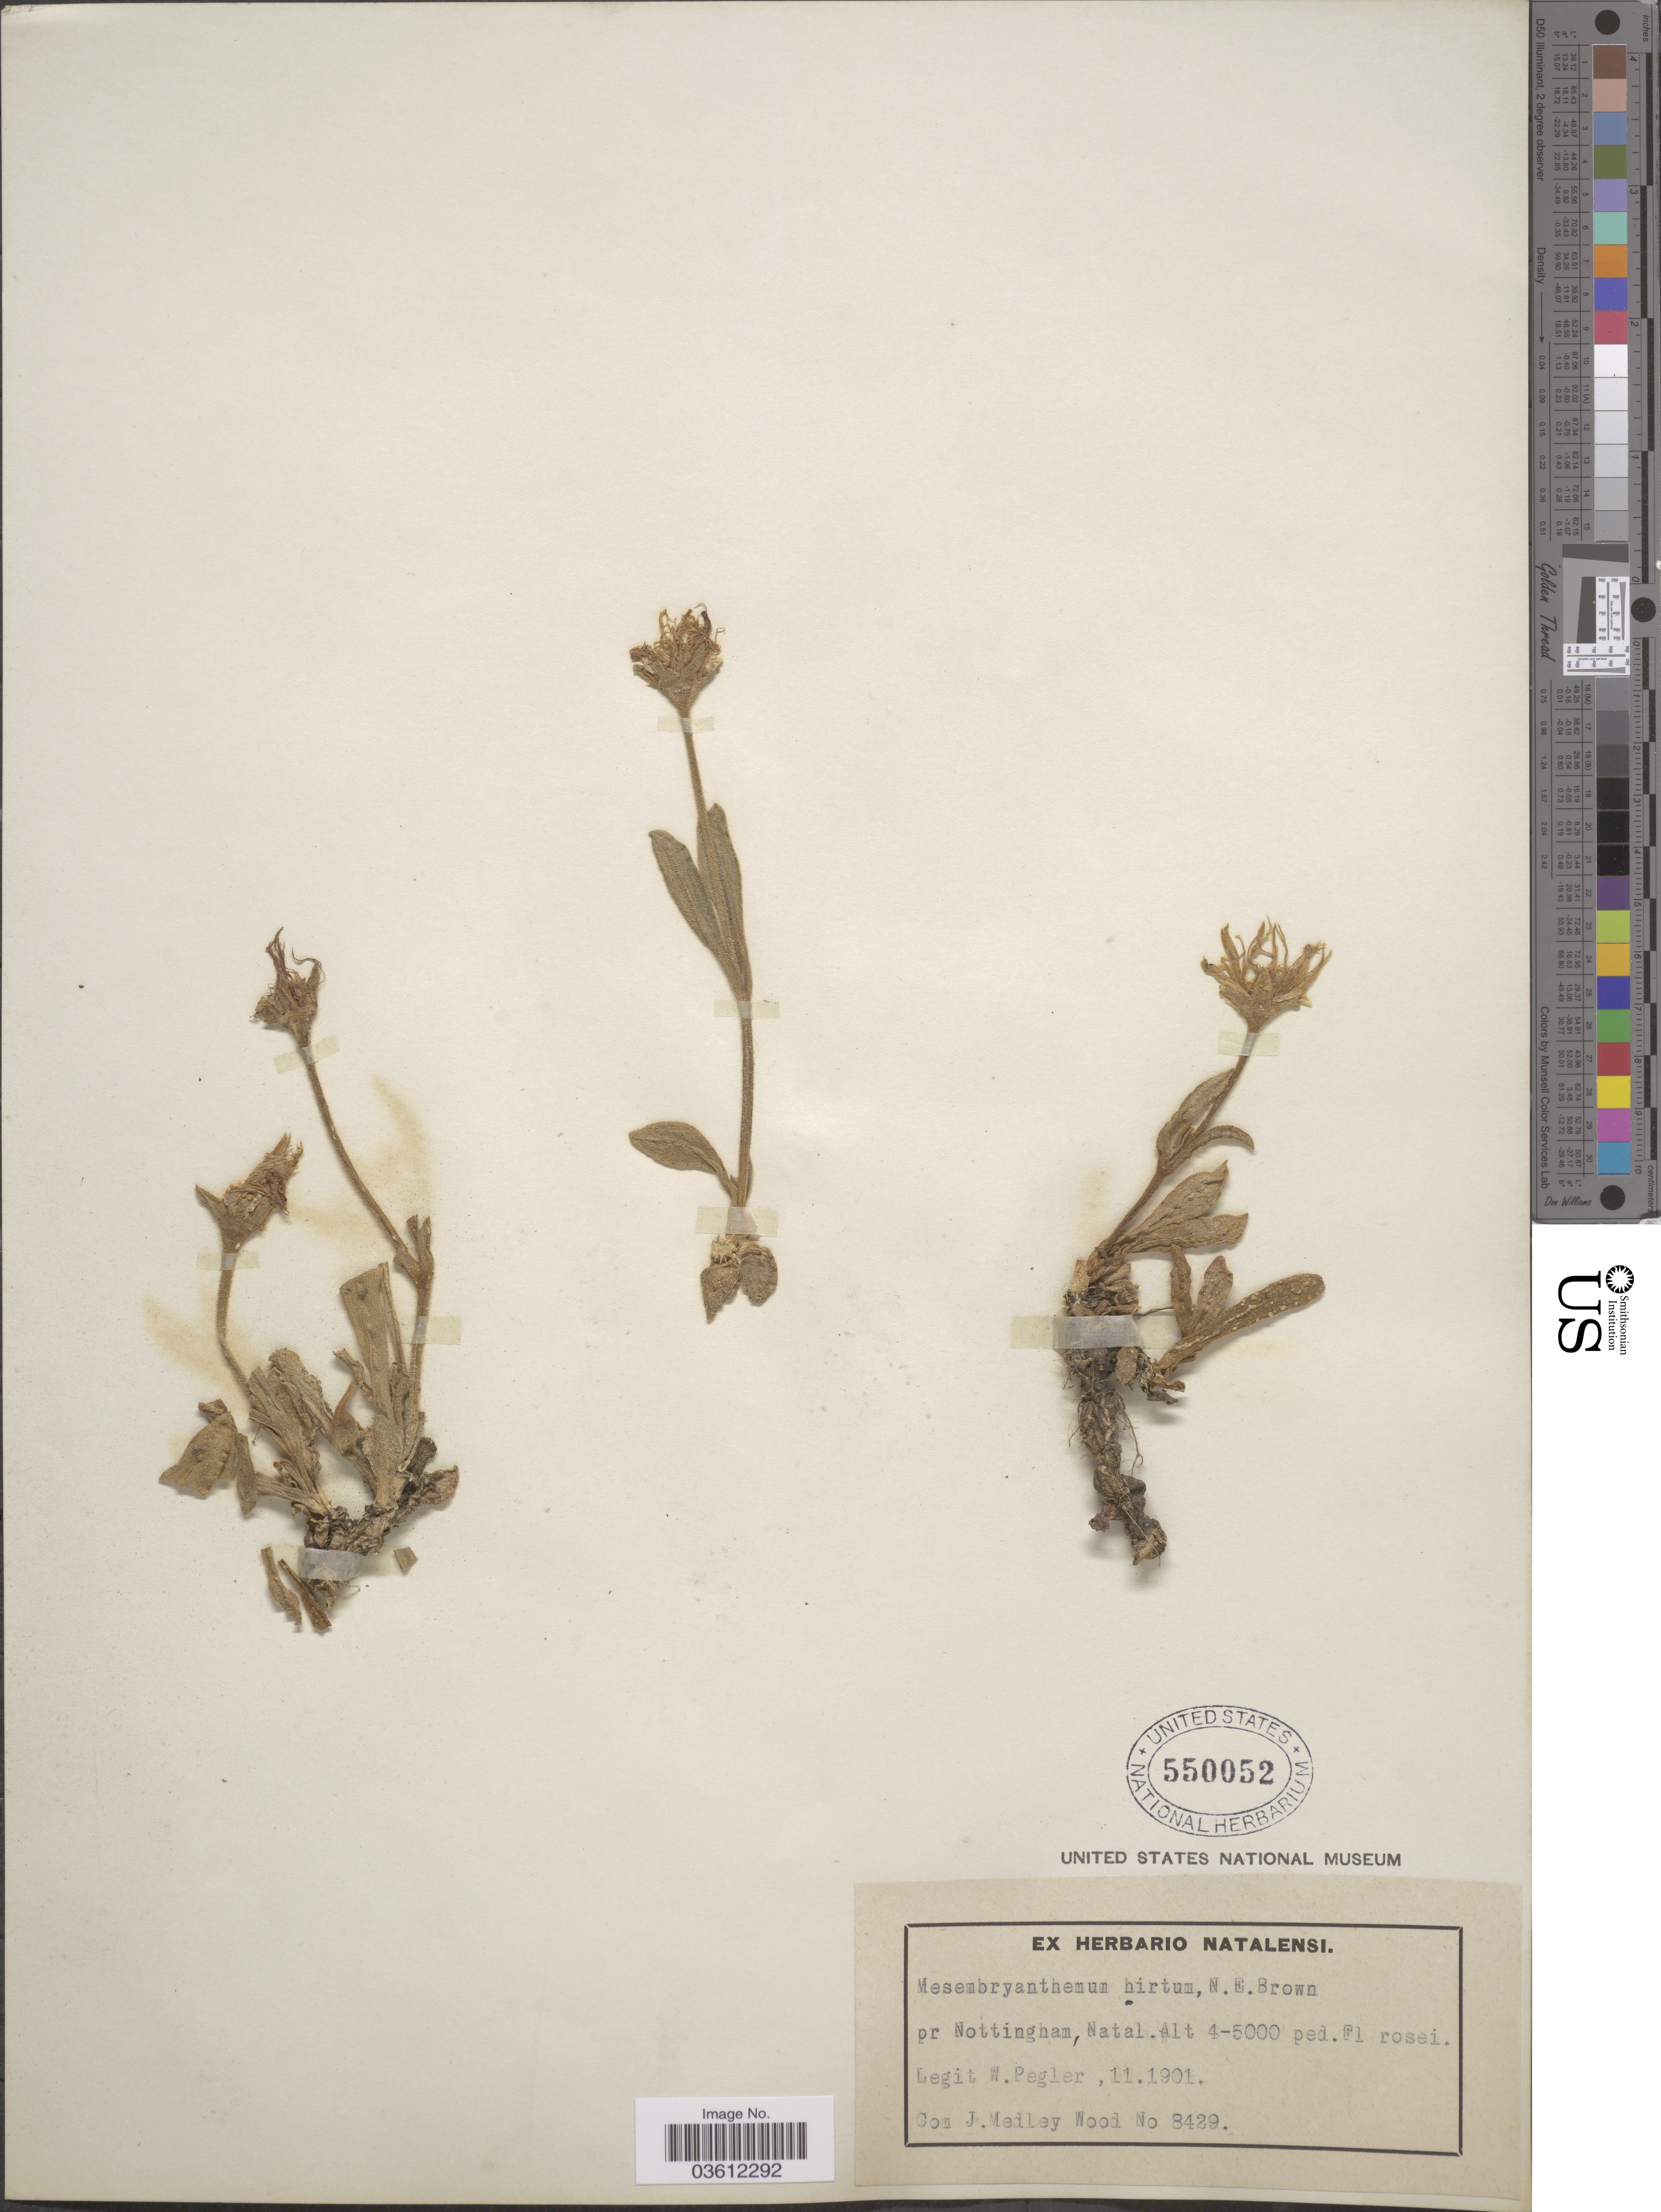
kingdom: Plantae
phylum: Tracheophyta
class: Magnoliopsida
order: Caryophyllales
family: Aizoaceae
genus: Mesembryanthemum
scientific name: Mesembryanthemum hirtum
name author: N.E. Br.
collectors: W. Pegler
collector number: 8429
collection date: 1901-11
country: South Africa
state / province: KwaZulu-Natal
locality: Pr Nottingham, Natal.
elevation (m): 1219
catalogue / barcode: US 550052